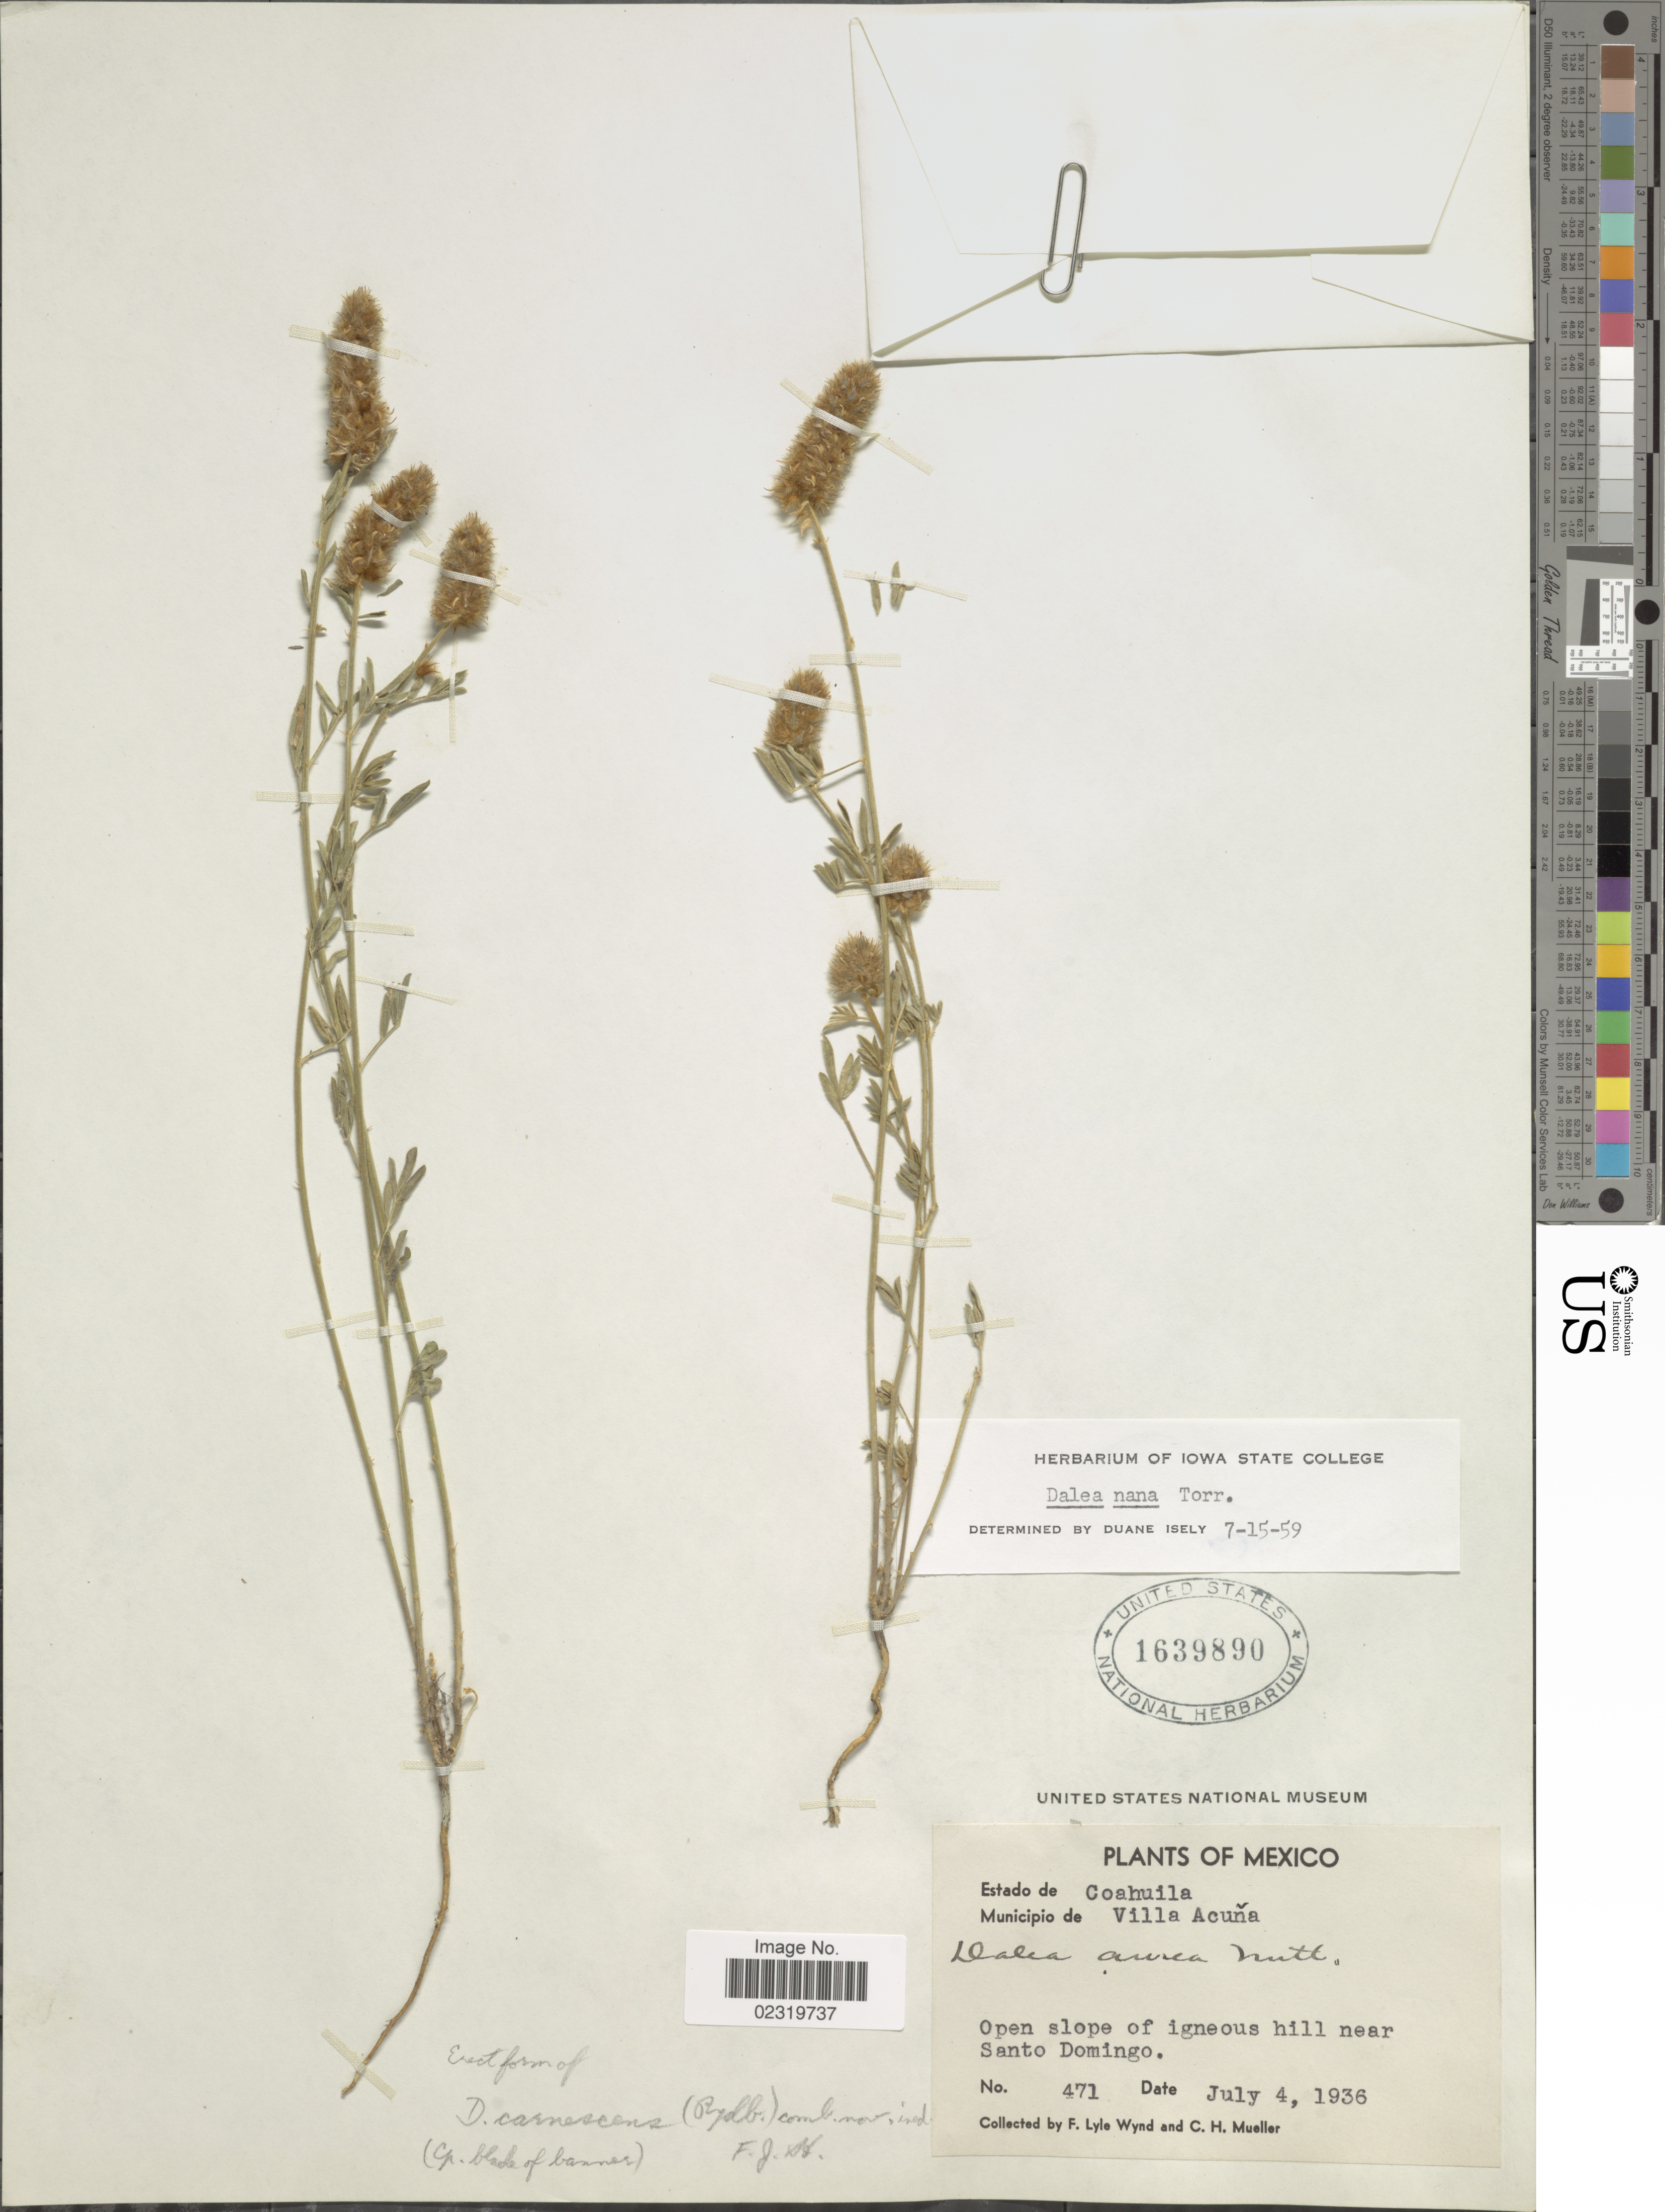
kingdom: Plantae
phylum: Tracheophyta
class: Magnoliopsida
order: Fabales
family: Fabaceae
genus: Dalea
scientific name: Dalea nana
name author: Torr. & A. Gray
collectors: F. L. Wynd & C. H. Mueller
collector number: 471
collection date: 1936-07-04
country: Mexico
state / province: Coahuila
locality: Municipio de Villa Acuna, hill near Santo Domingo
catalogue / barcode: US 1639890